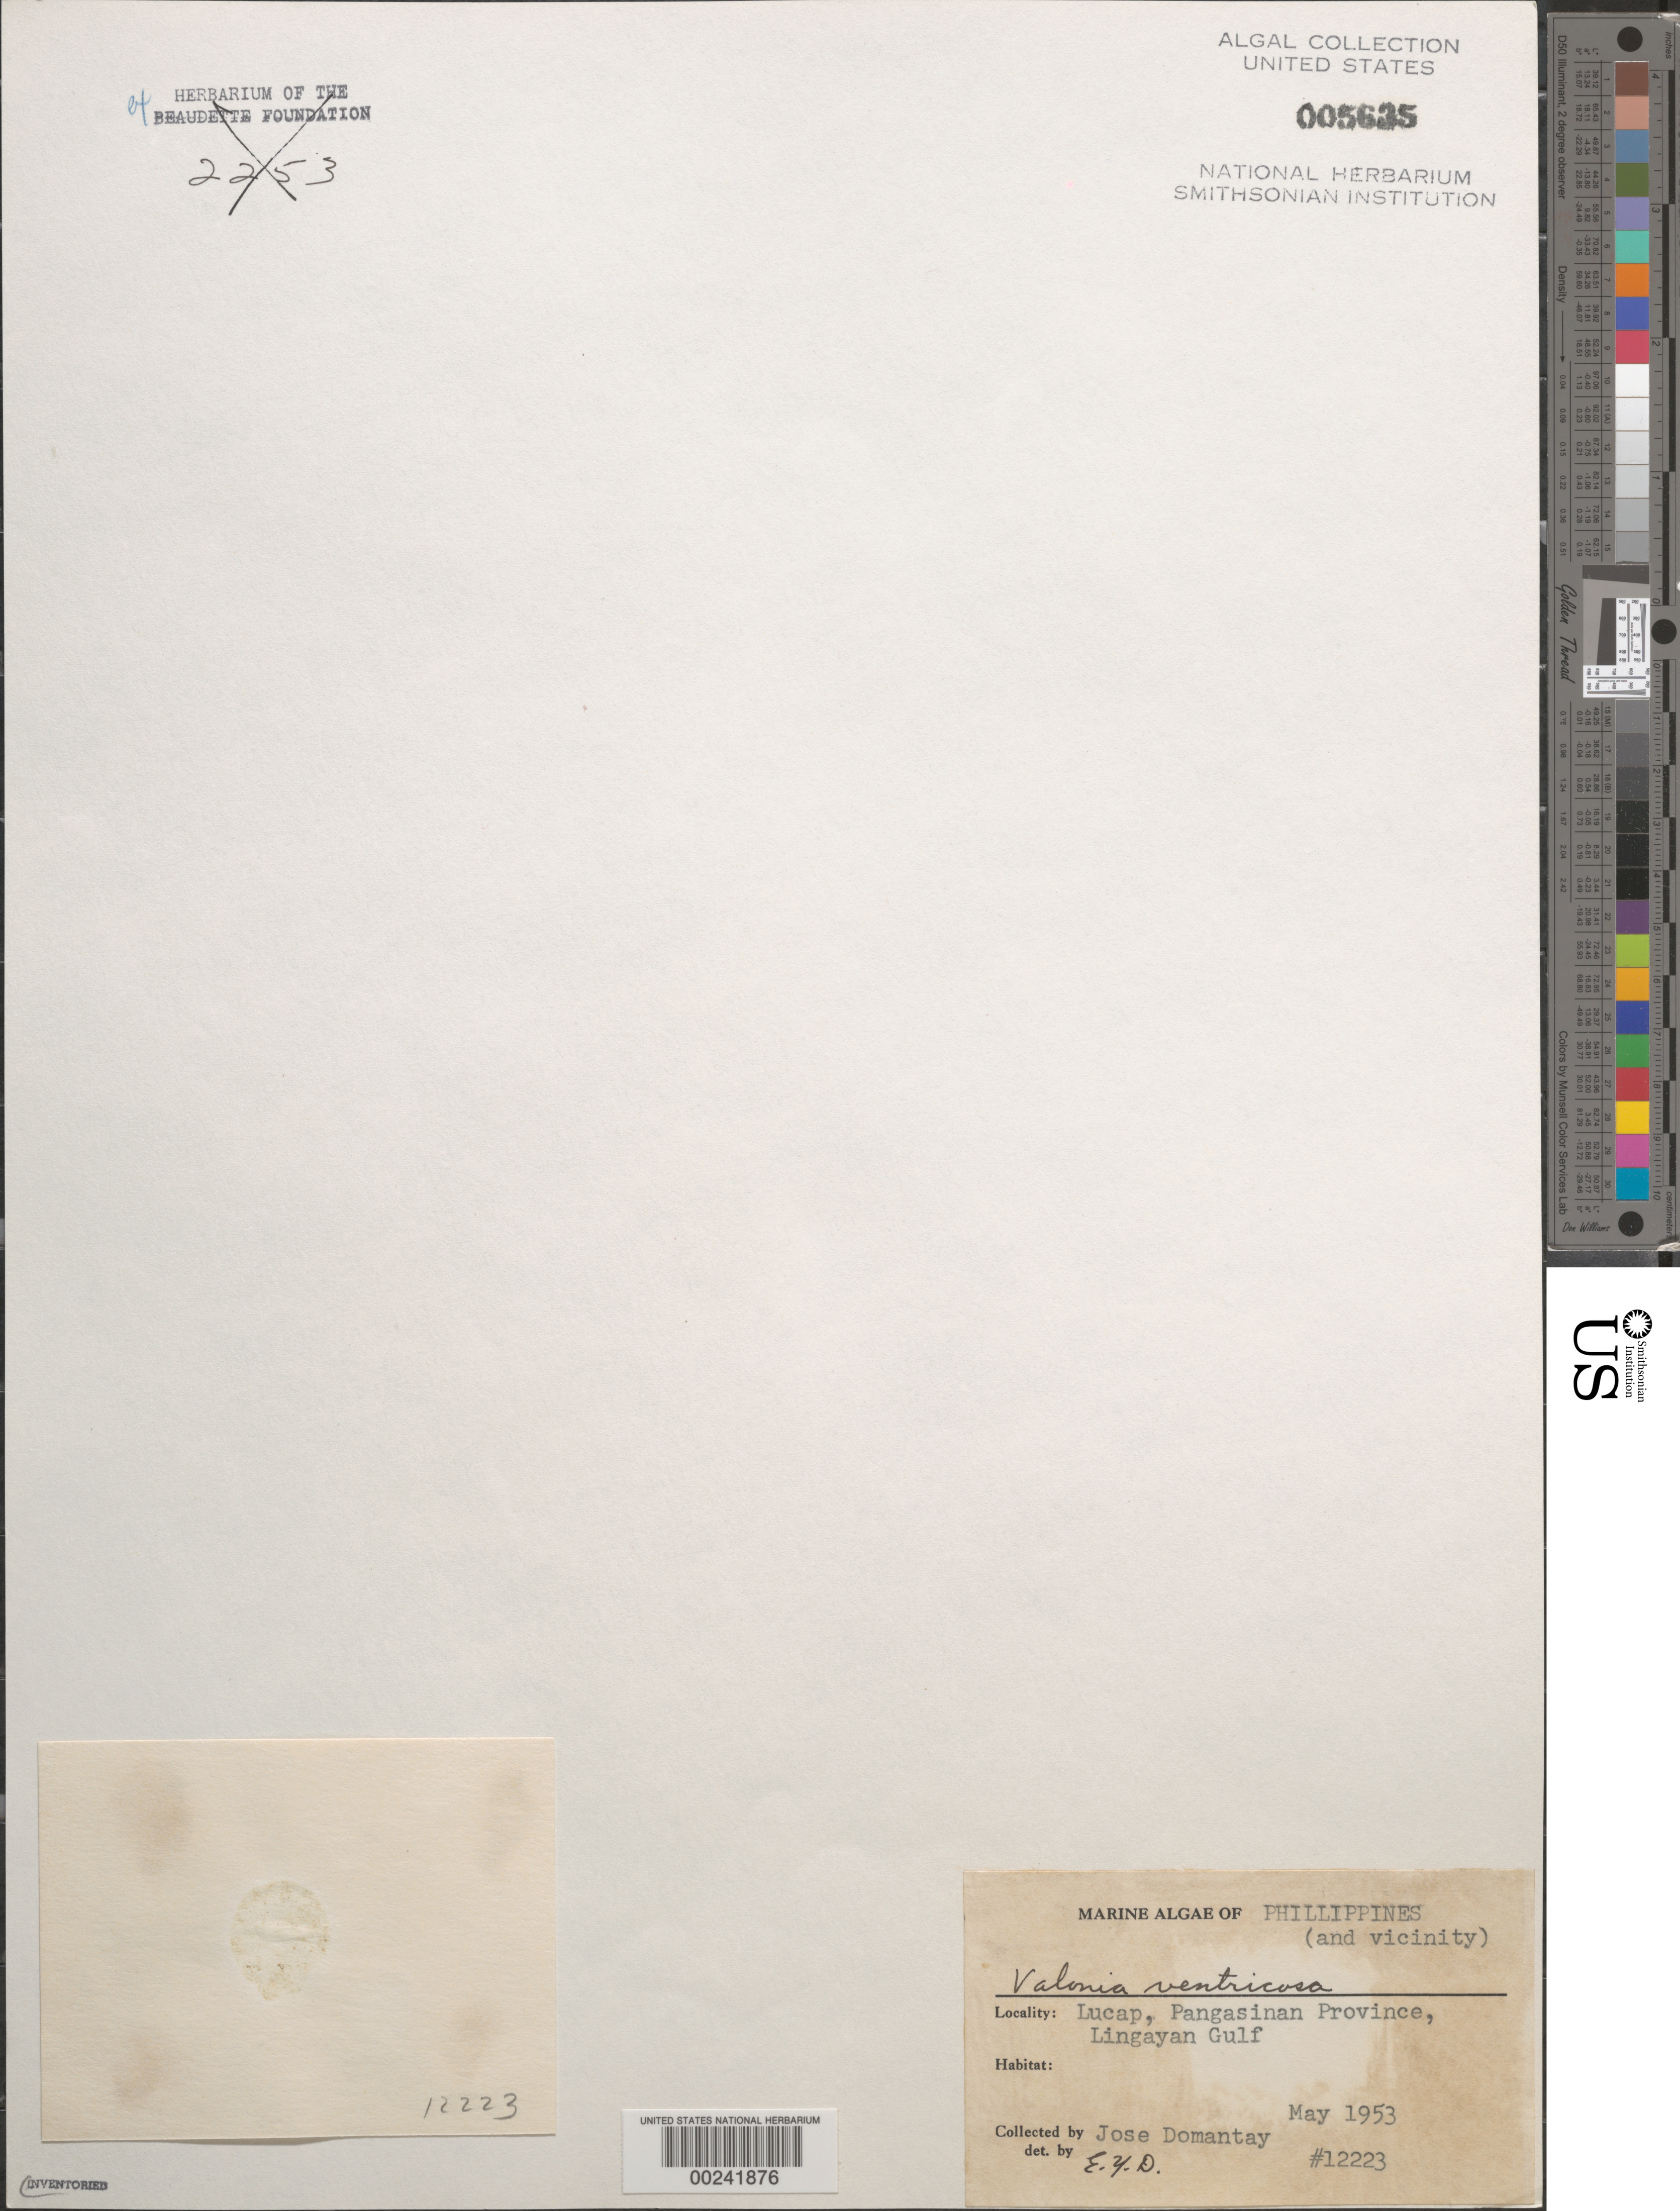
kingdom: Plantae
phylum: Chlorophyta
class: Ulvophyceae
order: Siphonocladales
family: Valoniaceae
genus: Valonia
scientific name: Valonia ventricosa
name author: J. Agardh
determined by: Dawson, E. Y.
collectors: J. Domantay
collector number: EYD 12223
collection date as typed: May 1953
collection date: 1953-05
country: Philippines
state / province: Ilocos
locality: Lucap, pangasinan province, lingayan gulf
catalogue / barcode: US 5635